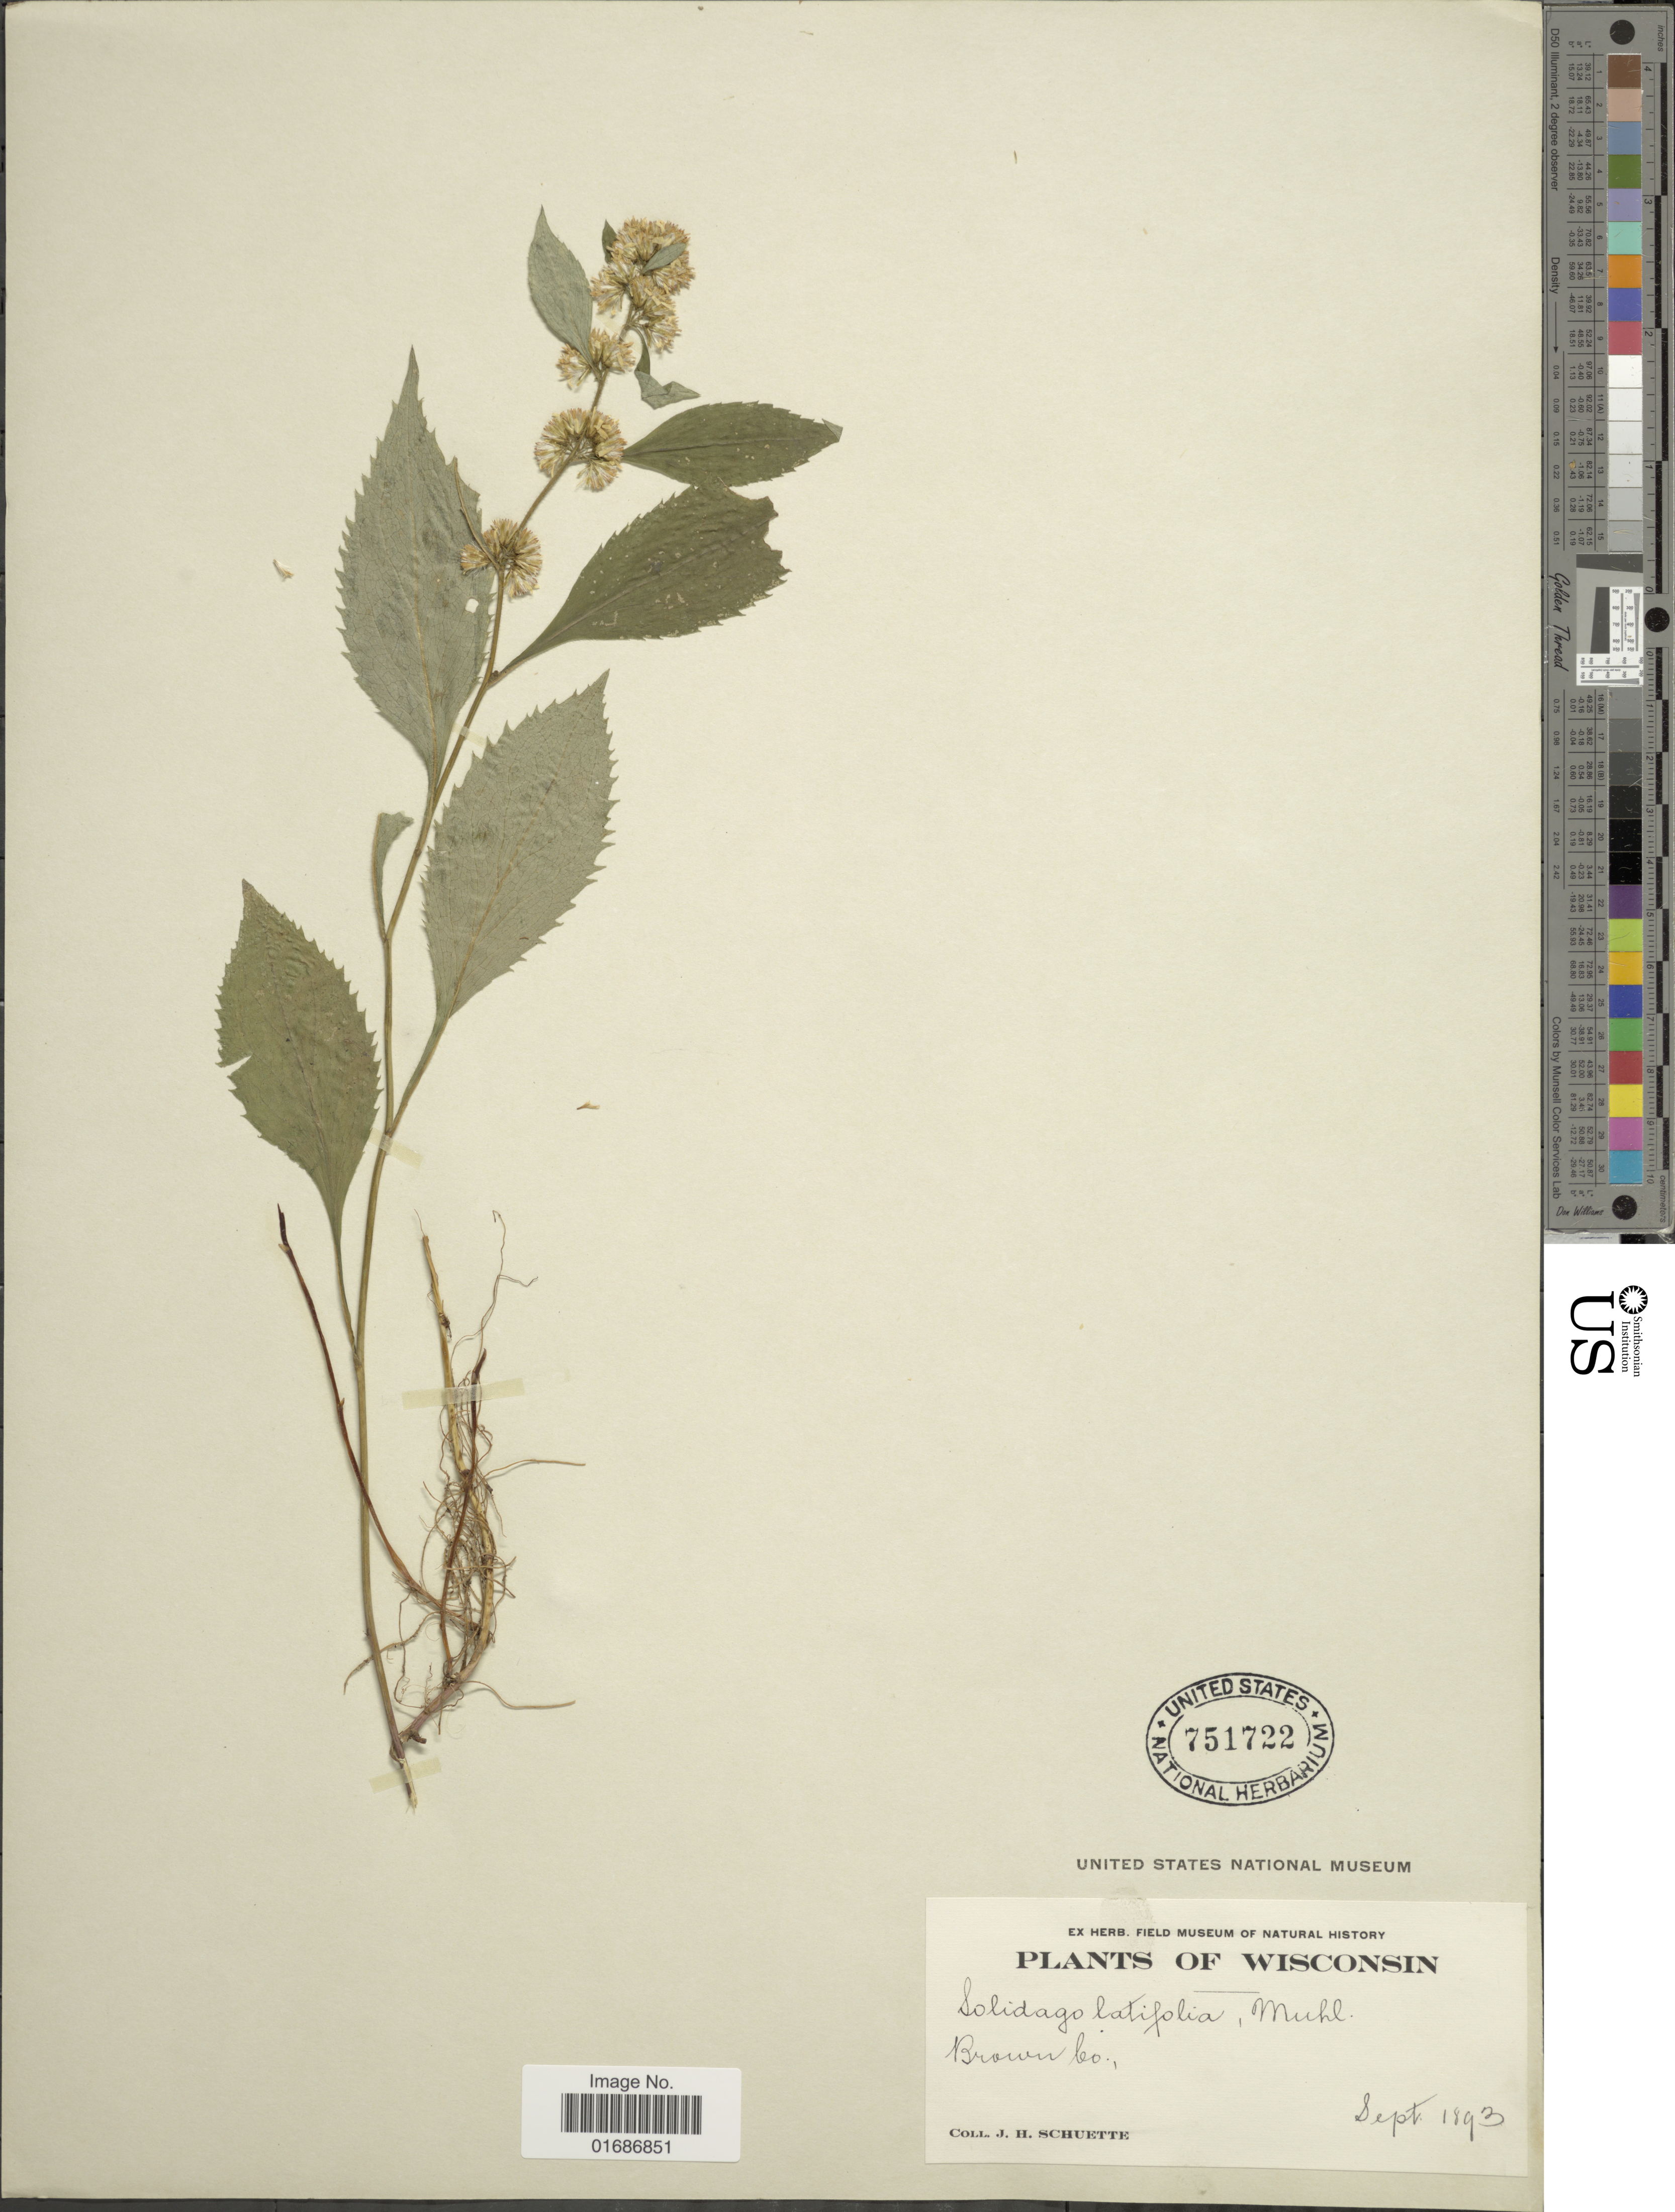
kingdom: Plantae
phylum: Tracheophyta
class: Magnoliopsida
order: Asterales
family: Asteraceae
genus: Solidago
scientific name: Solidago flexicaulis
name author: L.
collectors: J. H. Schuette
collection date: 1893-09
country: United States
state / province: Wisconsin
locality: Brown Co.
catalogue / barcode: US 751722